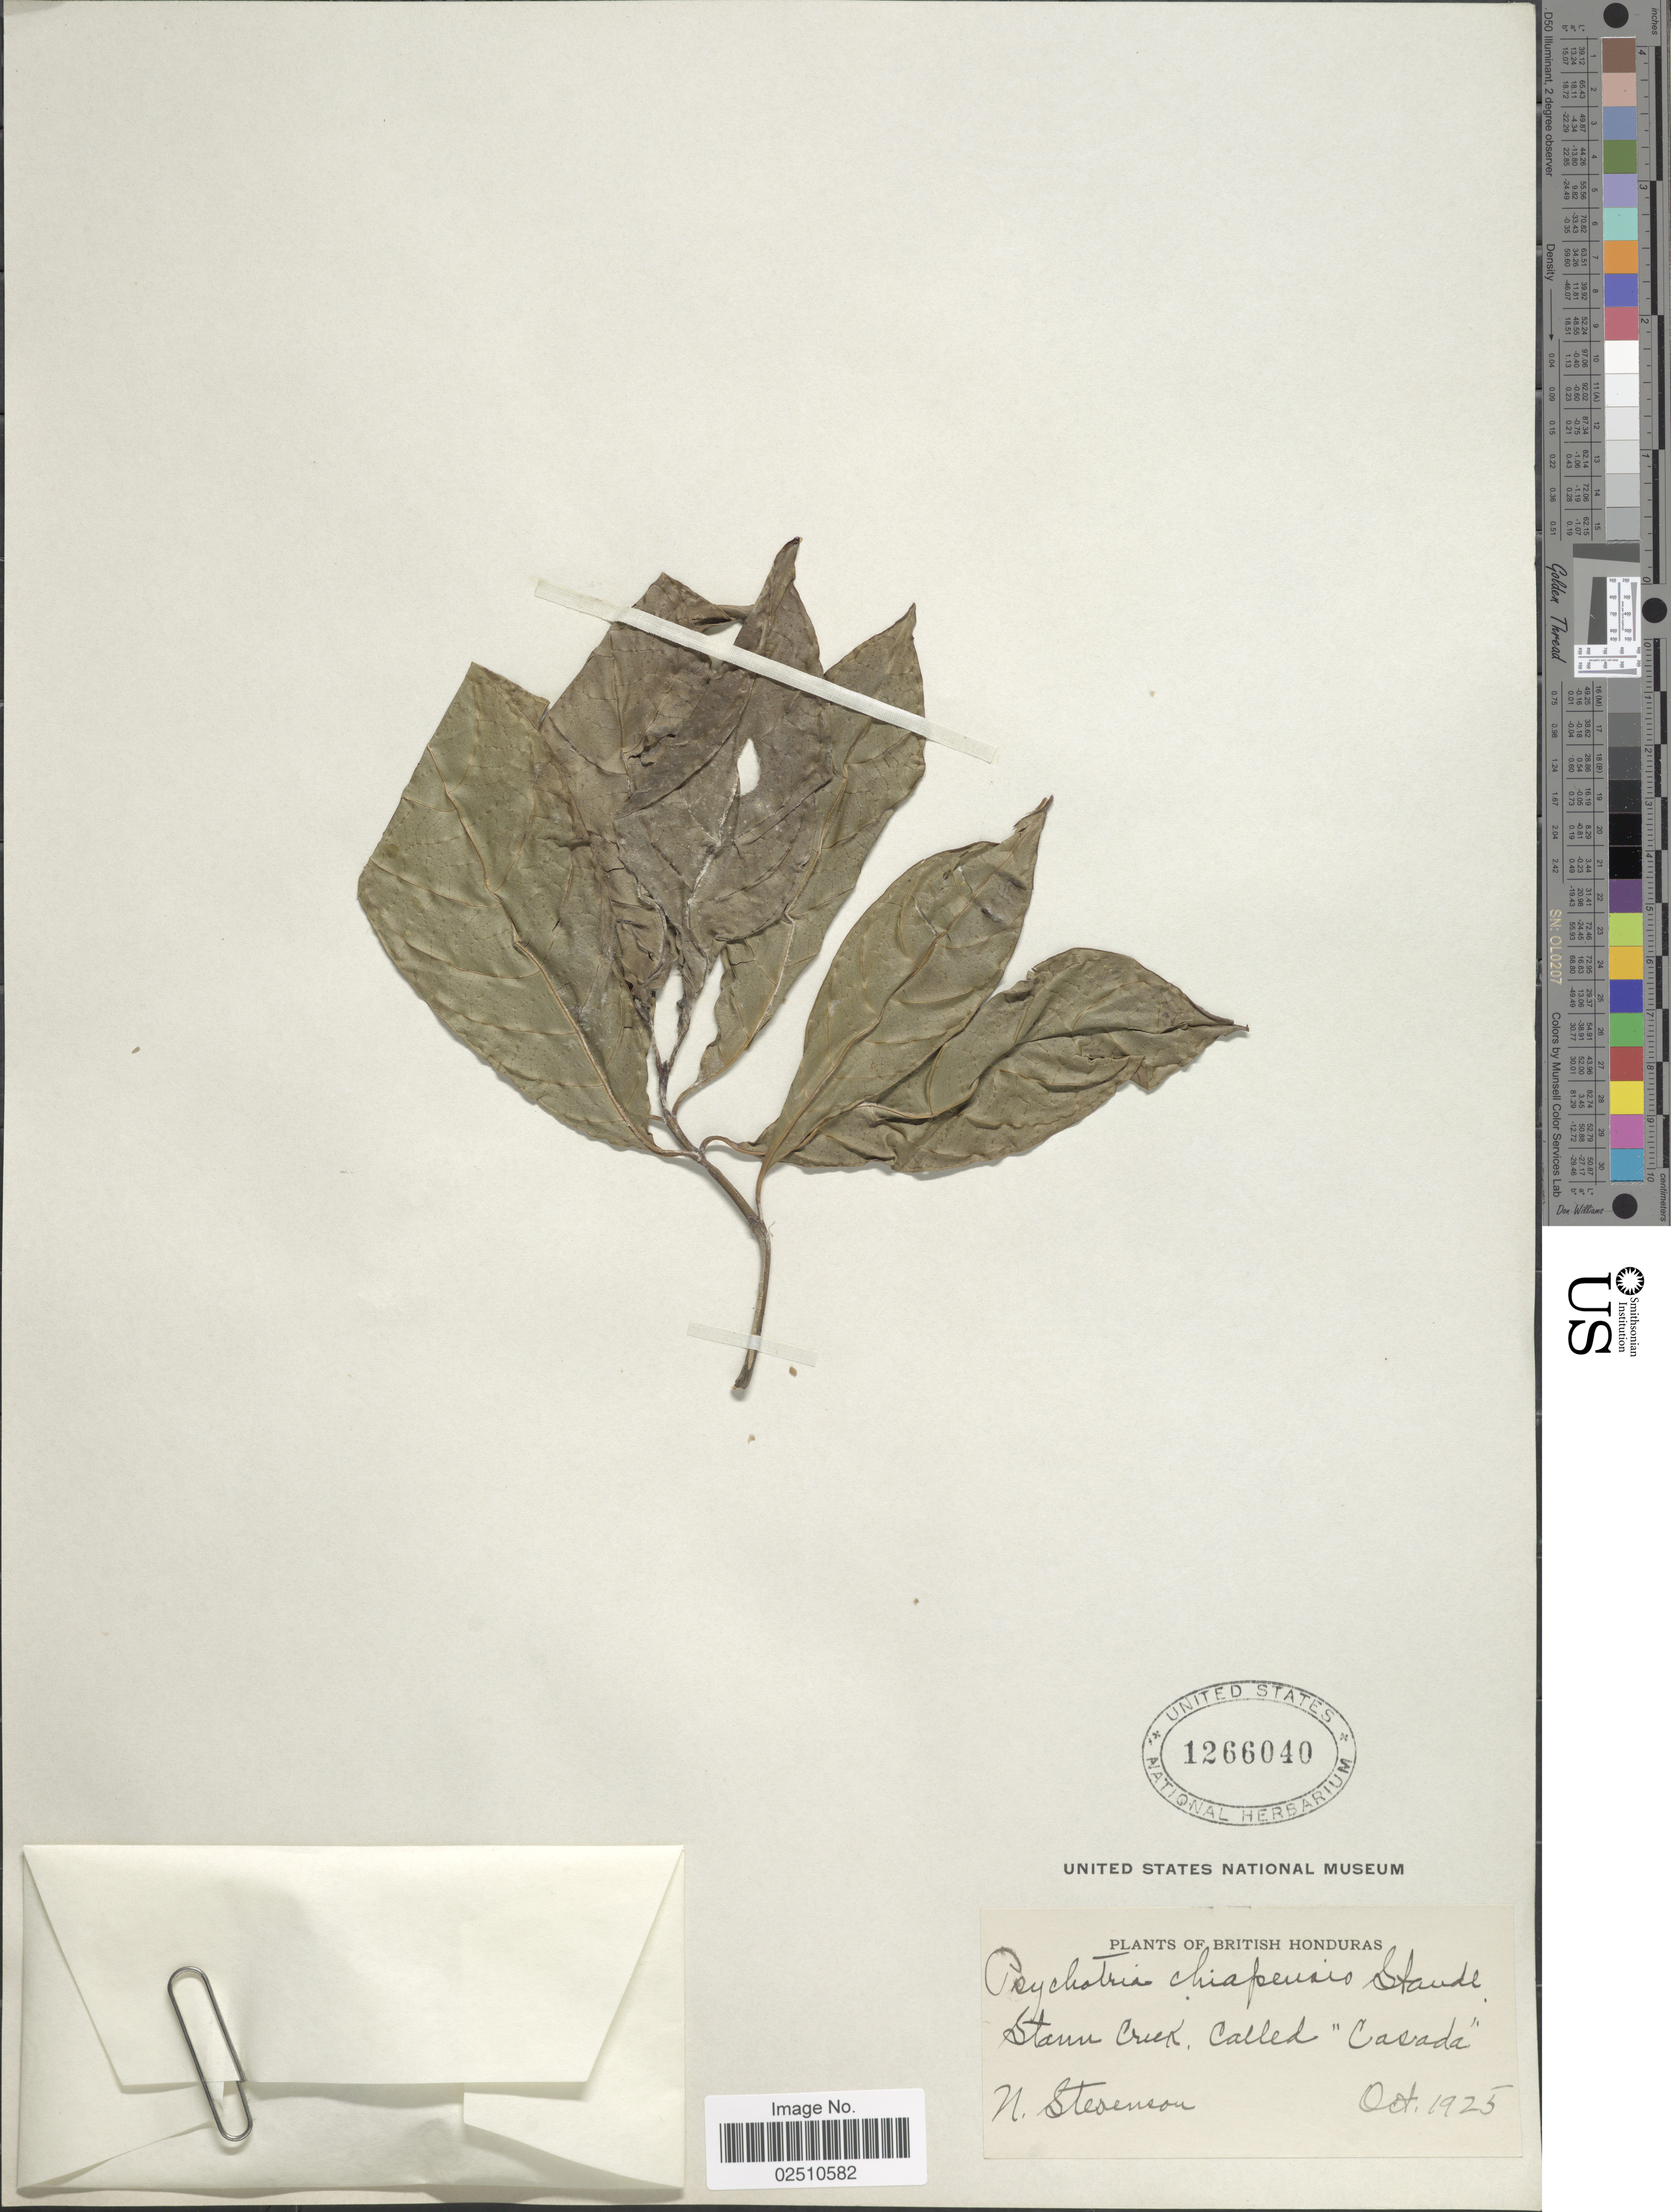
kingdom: Plantae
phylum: Tracheophyta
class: Magnoliopsida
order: Gentianales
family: Rubiaceae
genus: Psychotria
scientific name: Psychotria chiapensis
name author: Standl.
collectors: N. Stevenson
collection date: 1925-10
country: Belize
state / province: Stann Creek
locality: British Honduras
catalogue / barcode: US 1266040